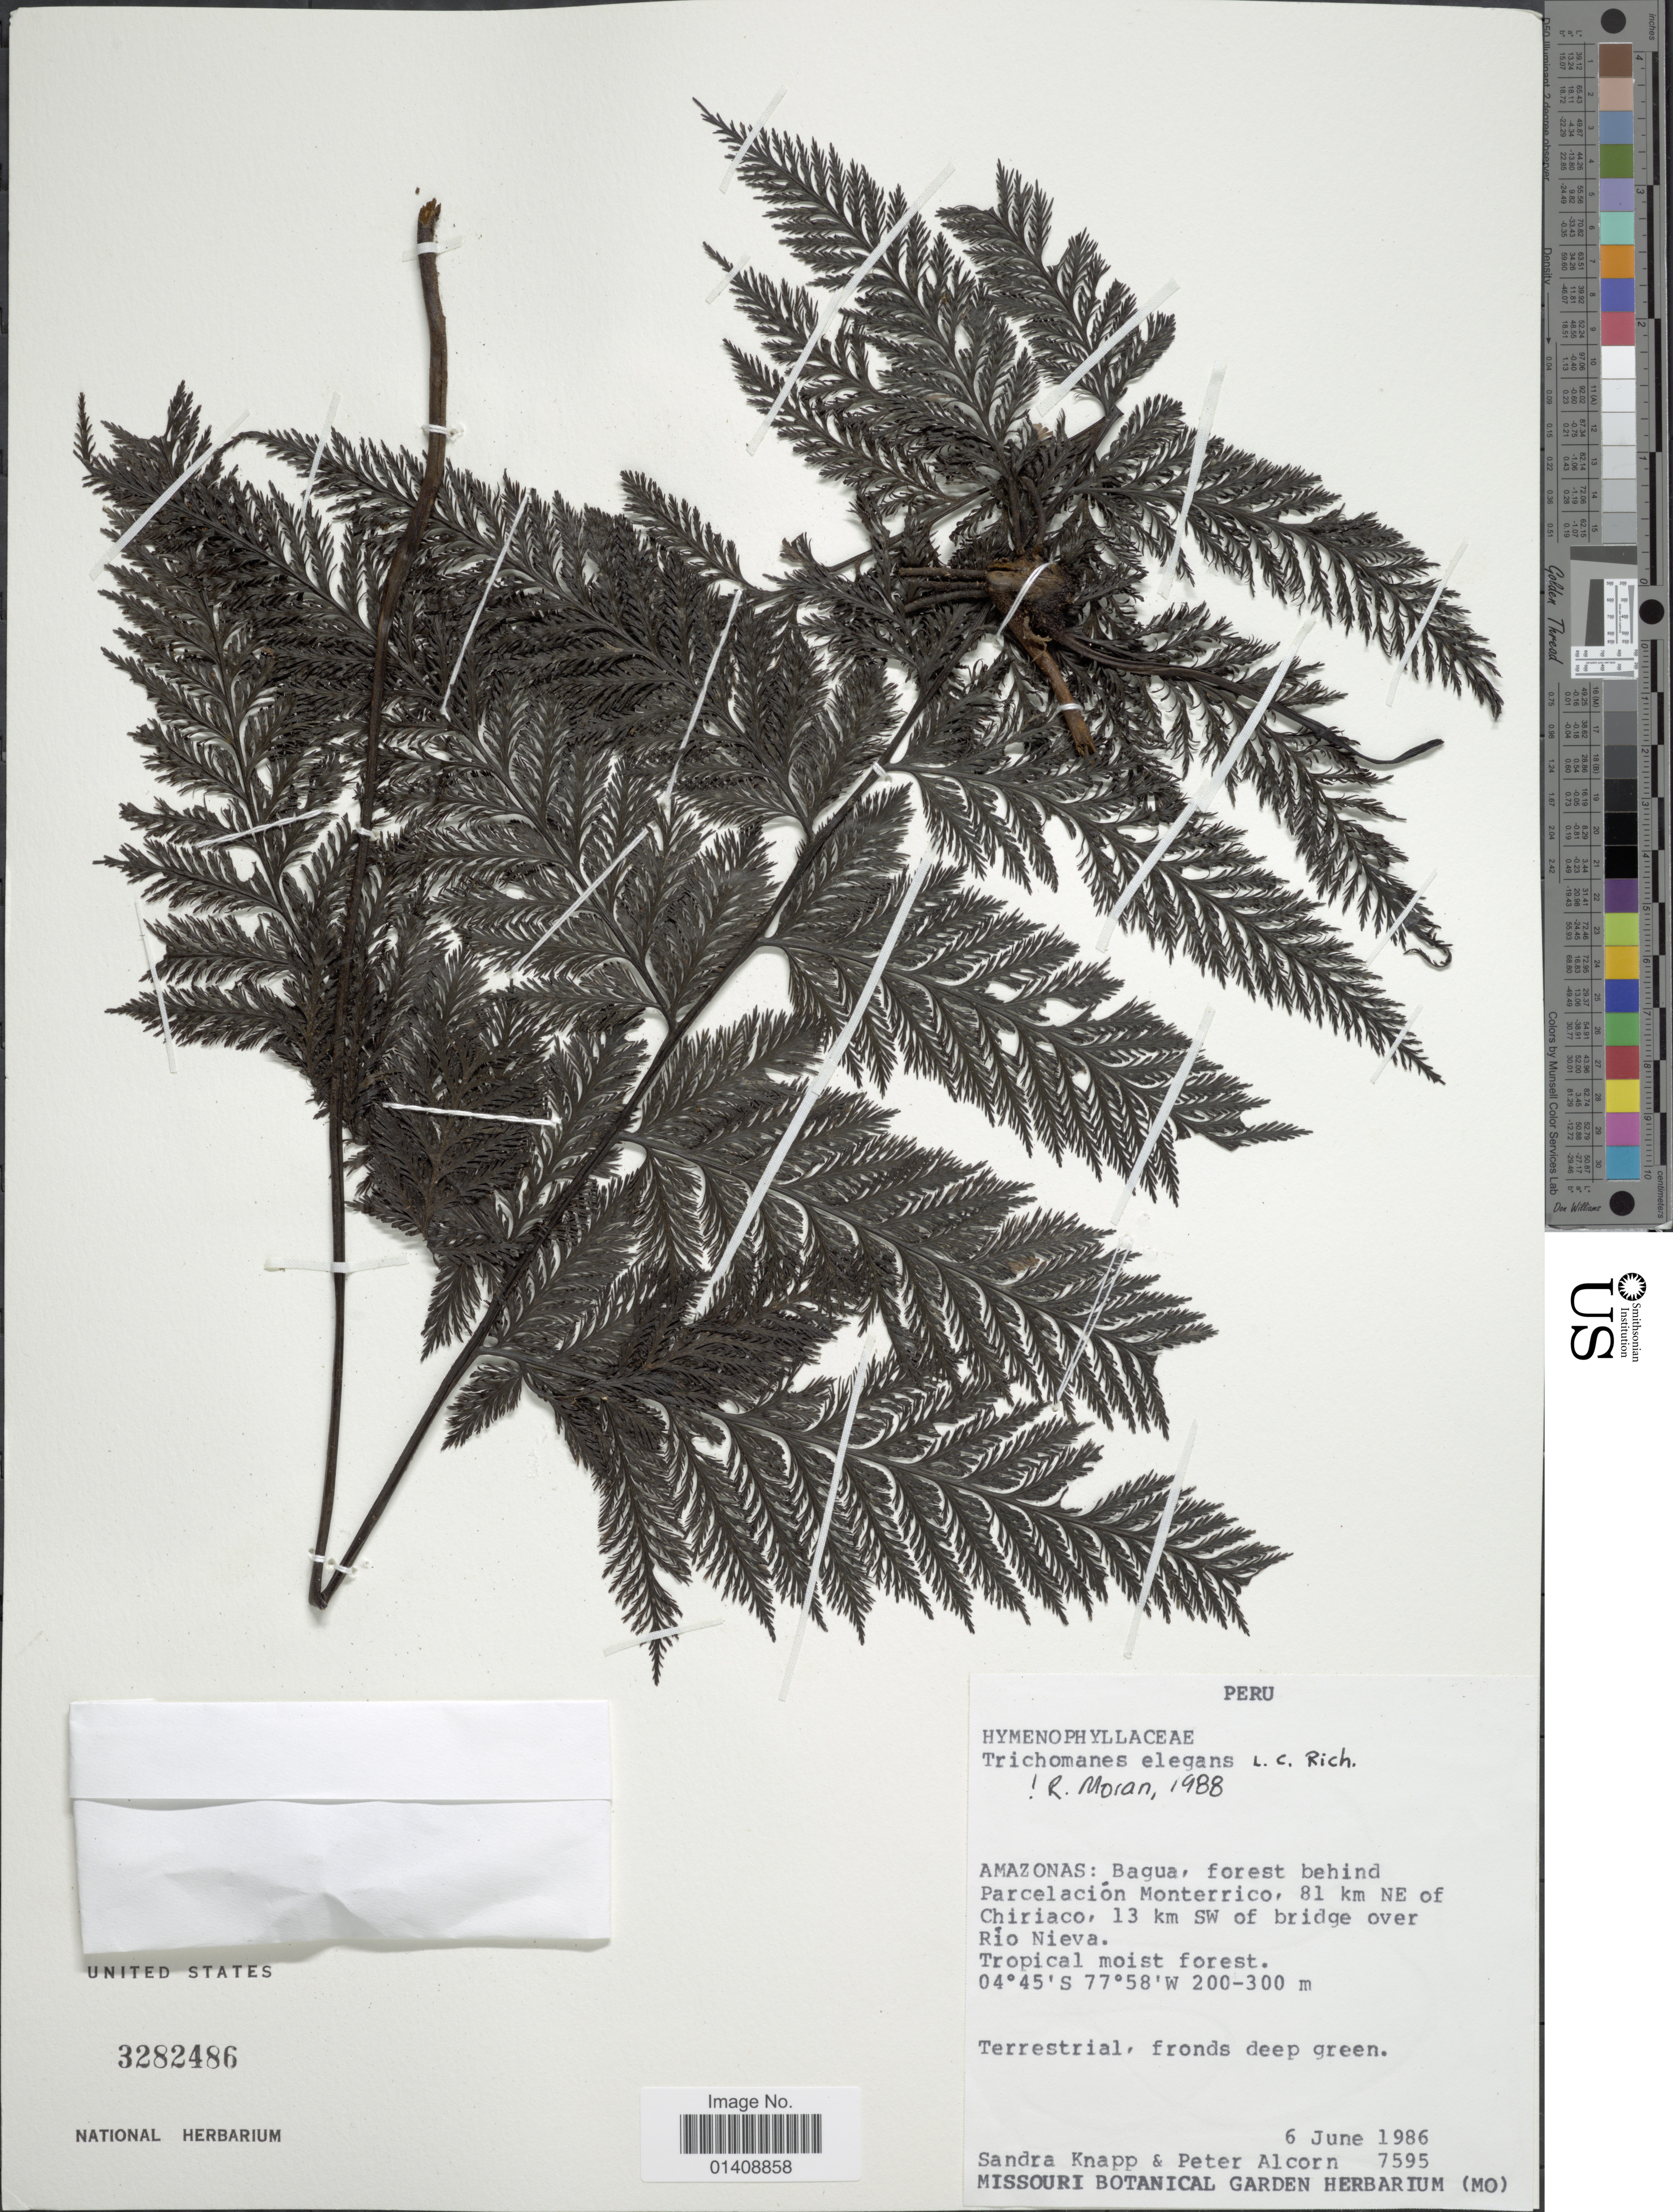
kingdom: Plantae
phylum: Tracheophyta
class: Polypodiopsida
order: Hymenophyllales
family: Hymenophyllaceae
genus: Trichomanes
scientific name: Trichomanes elegans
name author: Rich.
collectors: S. Knapp & P. Alcorn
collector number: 7595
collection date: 1986-06-06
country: Peru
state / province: Amazonas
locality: Bagua, forest behind Parcelacion Monterrico, 81 km NE of Chiriaco, 13 km SW of bridge over Rio Nieva.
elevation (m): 200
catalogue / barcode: US 3282486